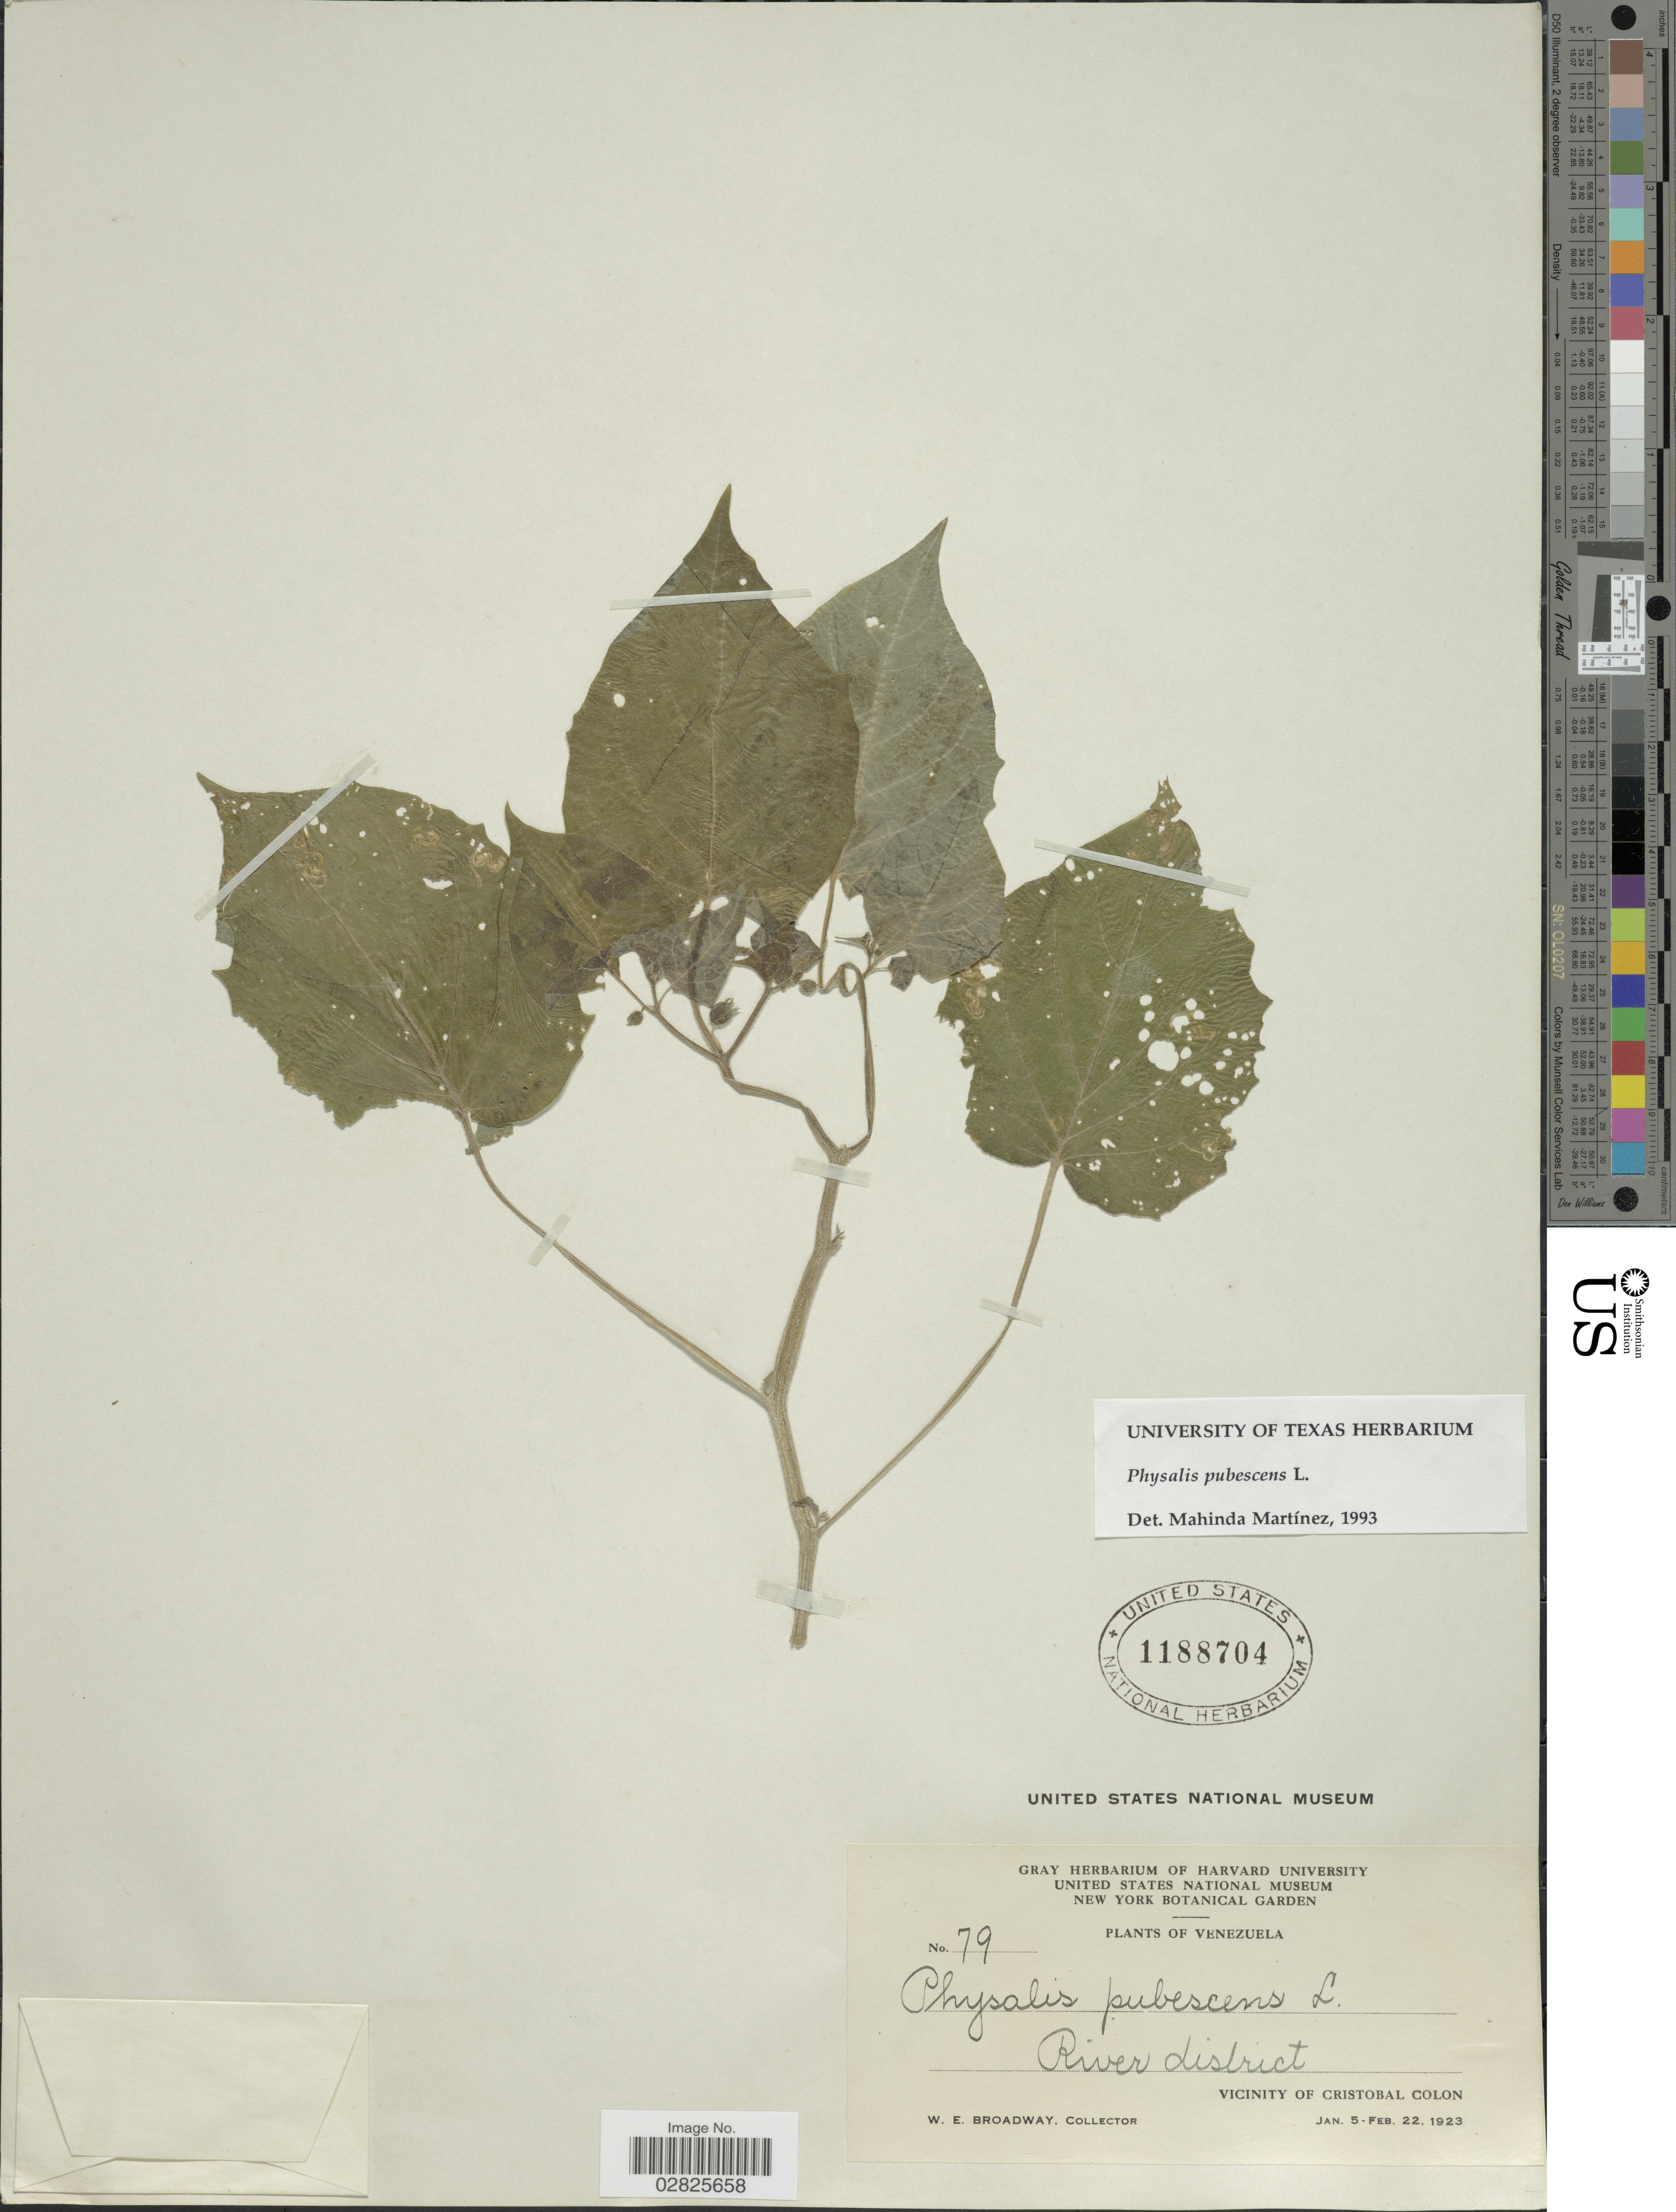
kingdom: Plantae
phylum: Tracheophyta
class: Magnoliopsida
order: Solanales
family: Solanaceae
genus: Physalis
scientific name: Physalis pubescens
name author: L.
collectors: W. E. Broadway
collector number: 79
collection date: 1923-01-05/1923-02-22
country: Venezuela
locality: River district. Vicinity of Cristobal Colon.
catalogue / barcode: US 1188704